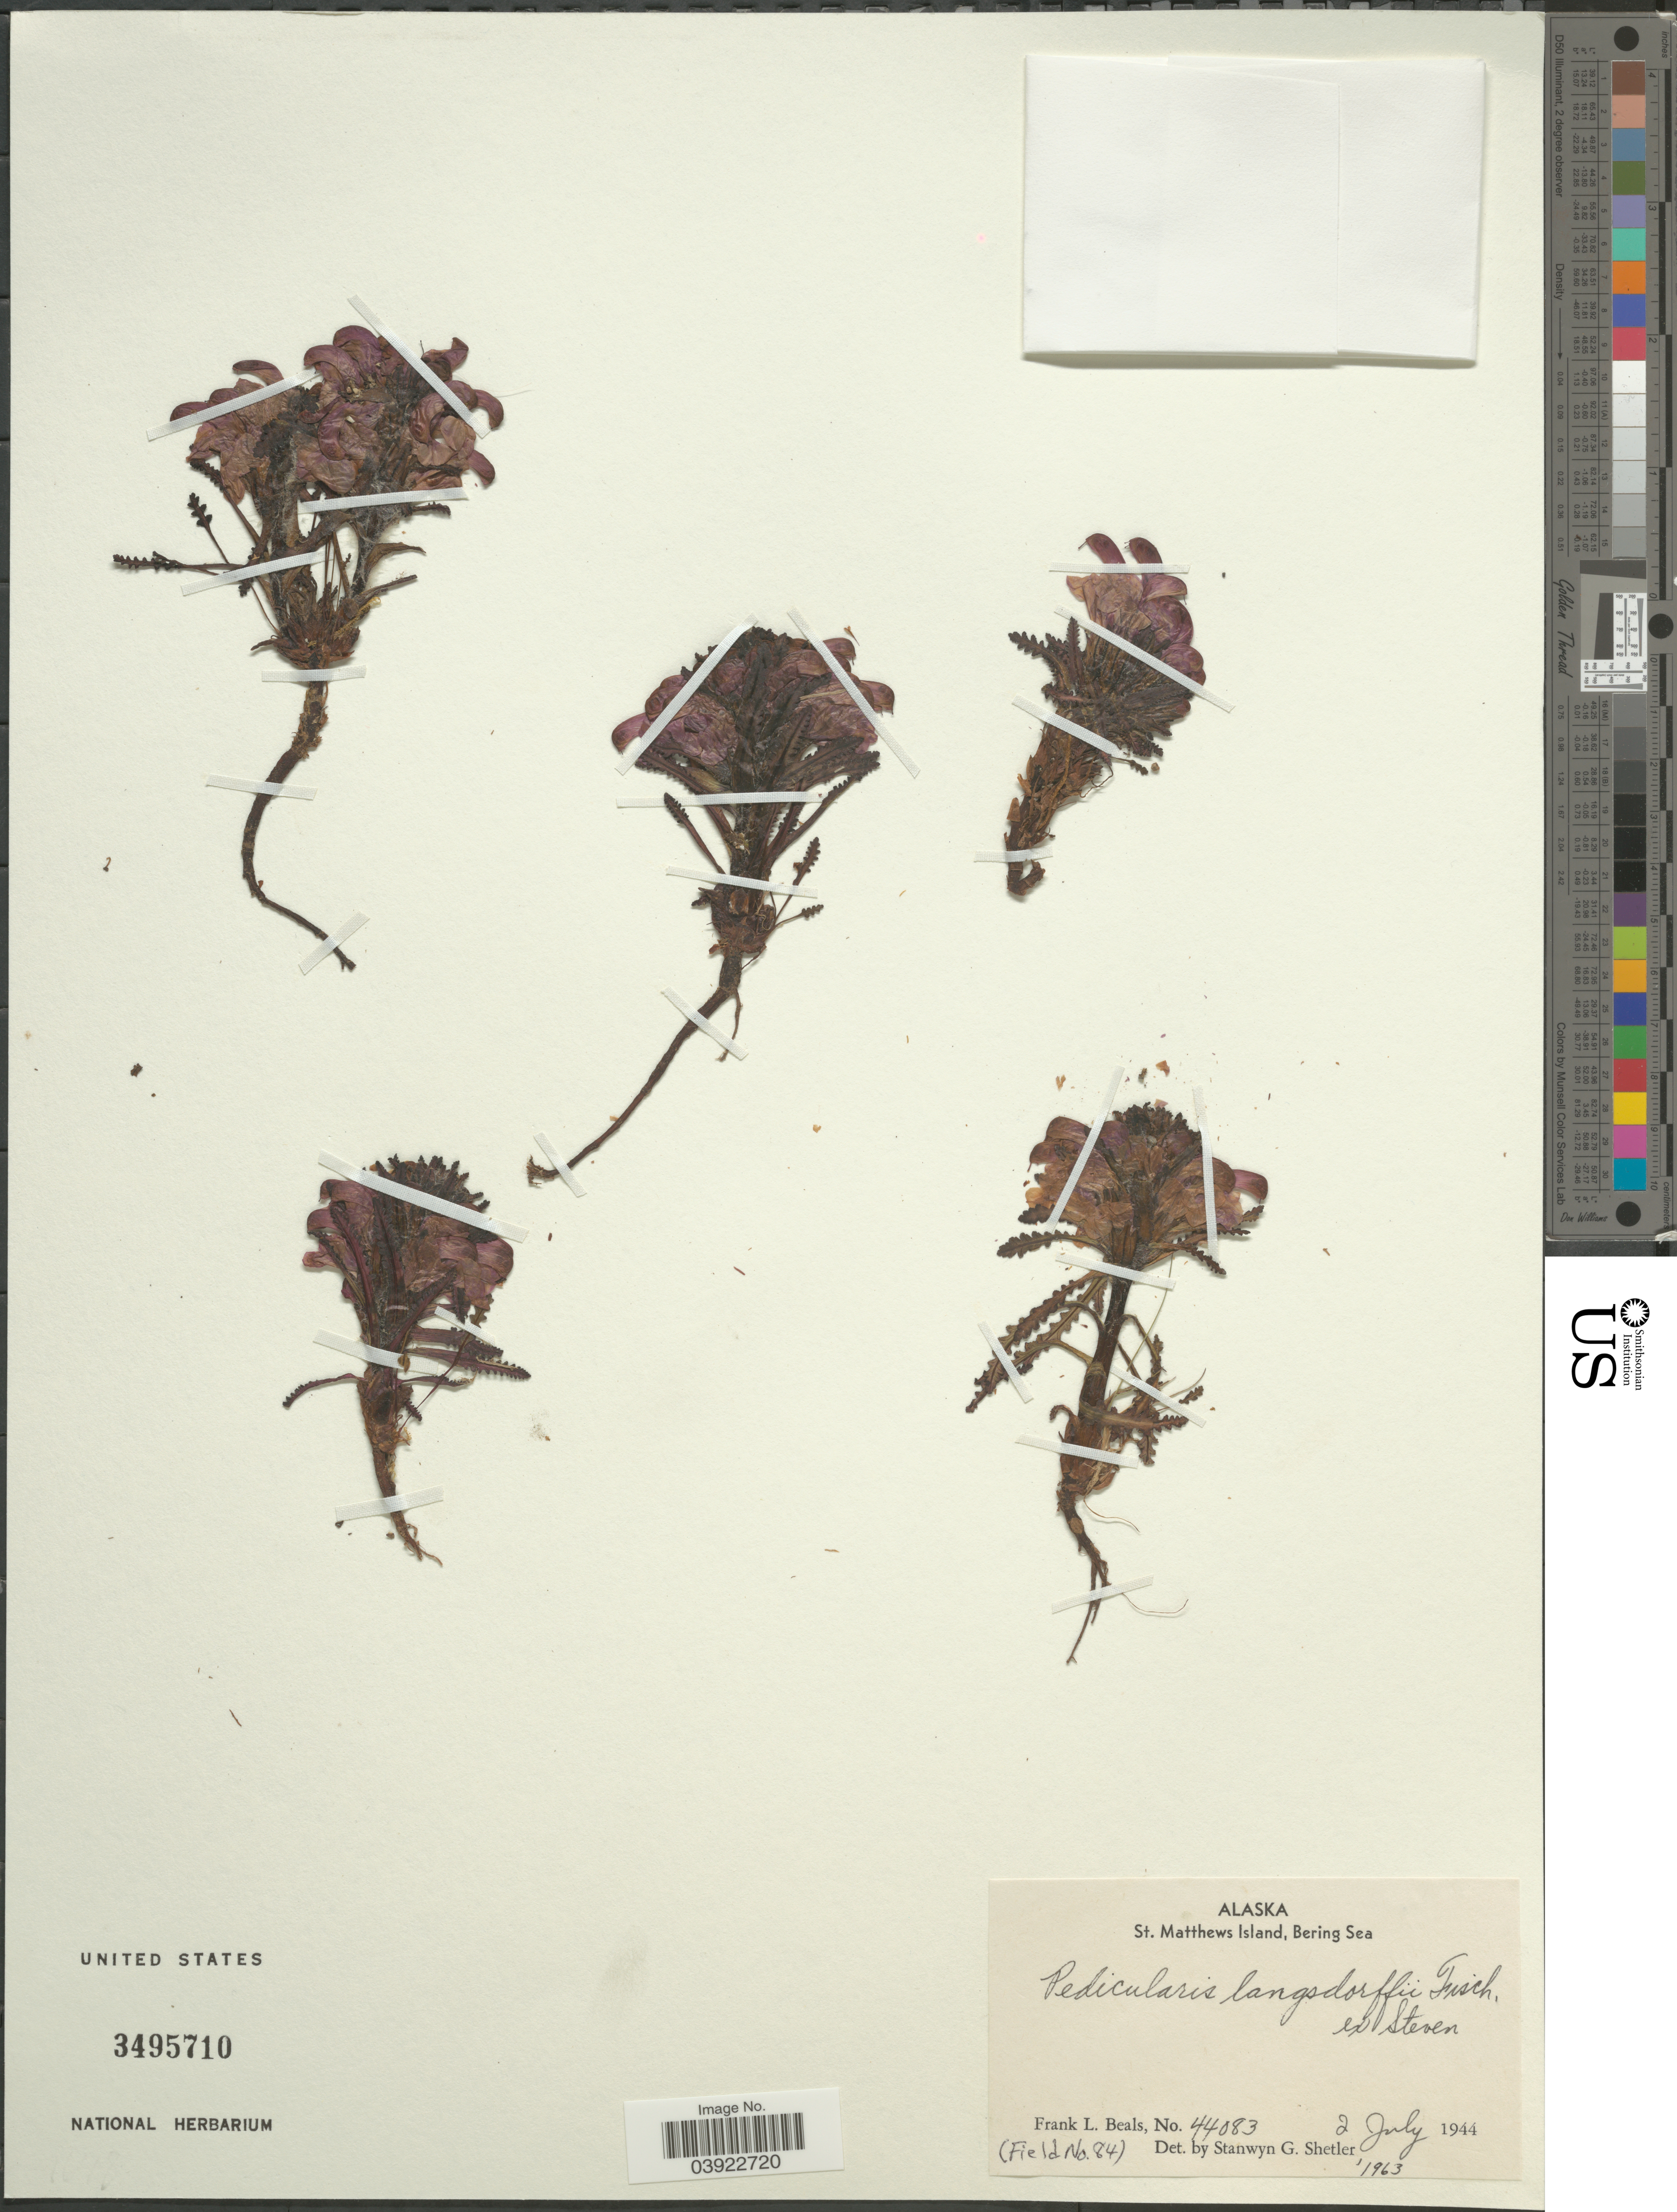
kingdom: Plantae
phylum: Tracheophyta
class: Magnoliopsida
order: Lamiales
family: Orobanchaceae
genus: Pedicularis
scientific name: Pedicularis langsdorffii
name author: Fisch. ex Steven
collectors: F. Beals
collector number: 44083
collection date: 1944-07-02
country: United States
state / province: Alaska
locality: St. Matthews Island, Bering Sea.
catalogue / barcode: US 3495710